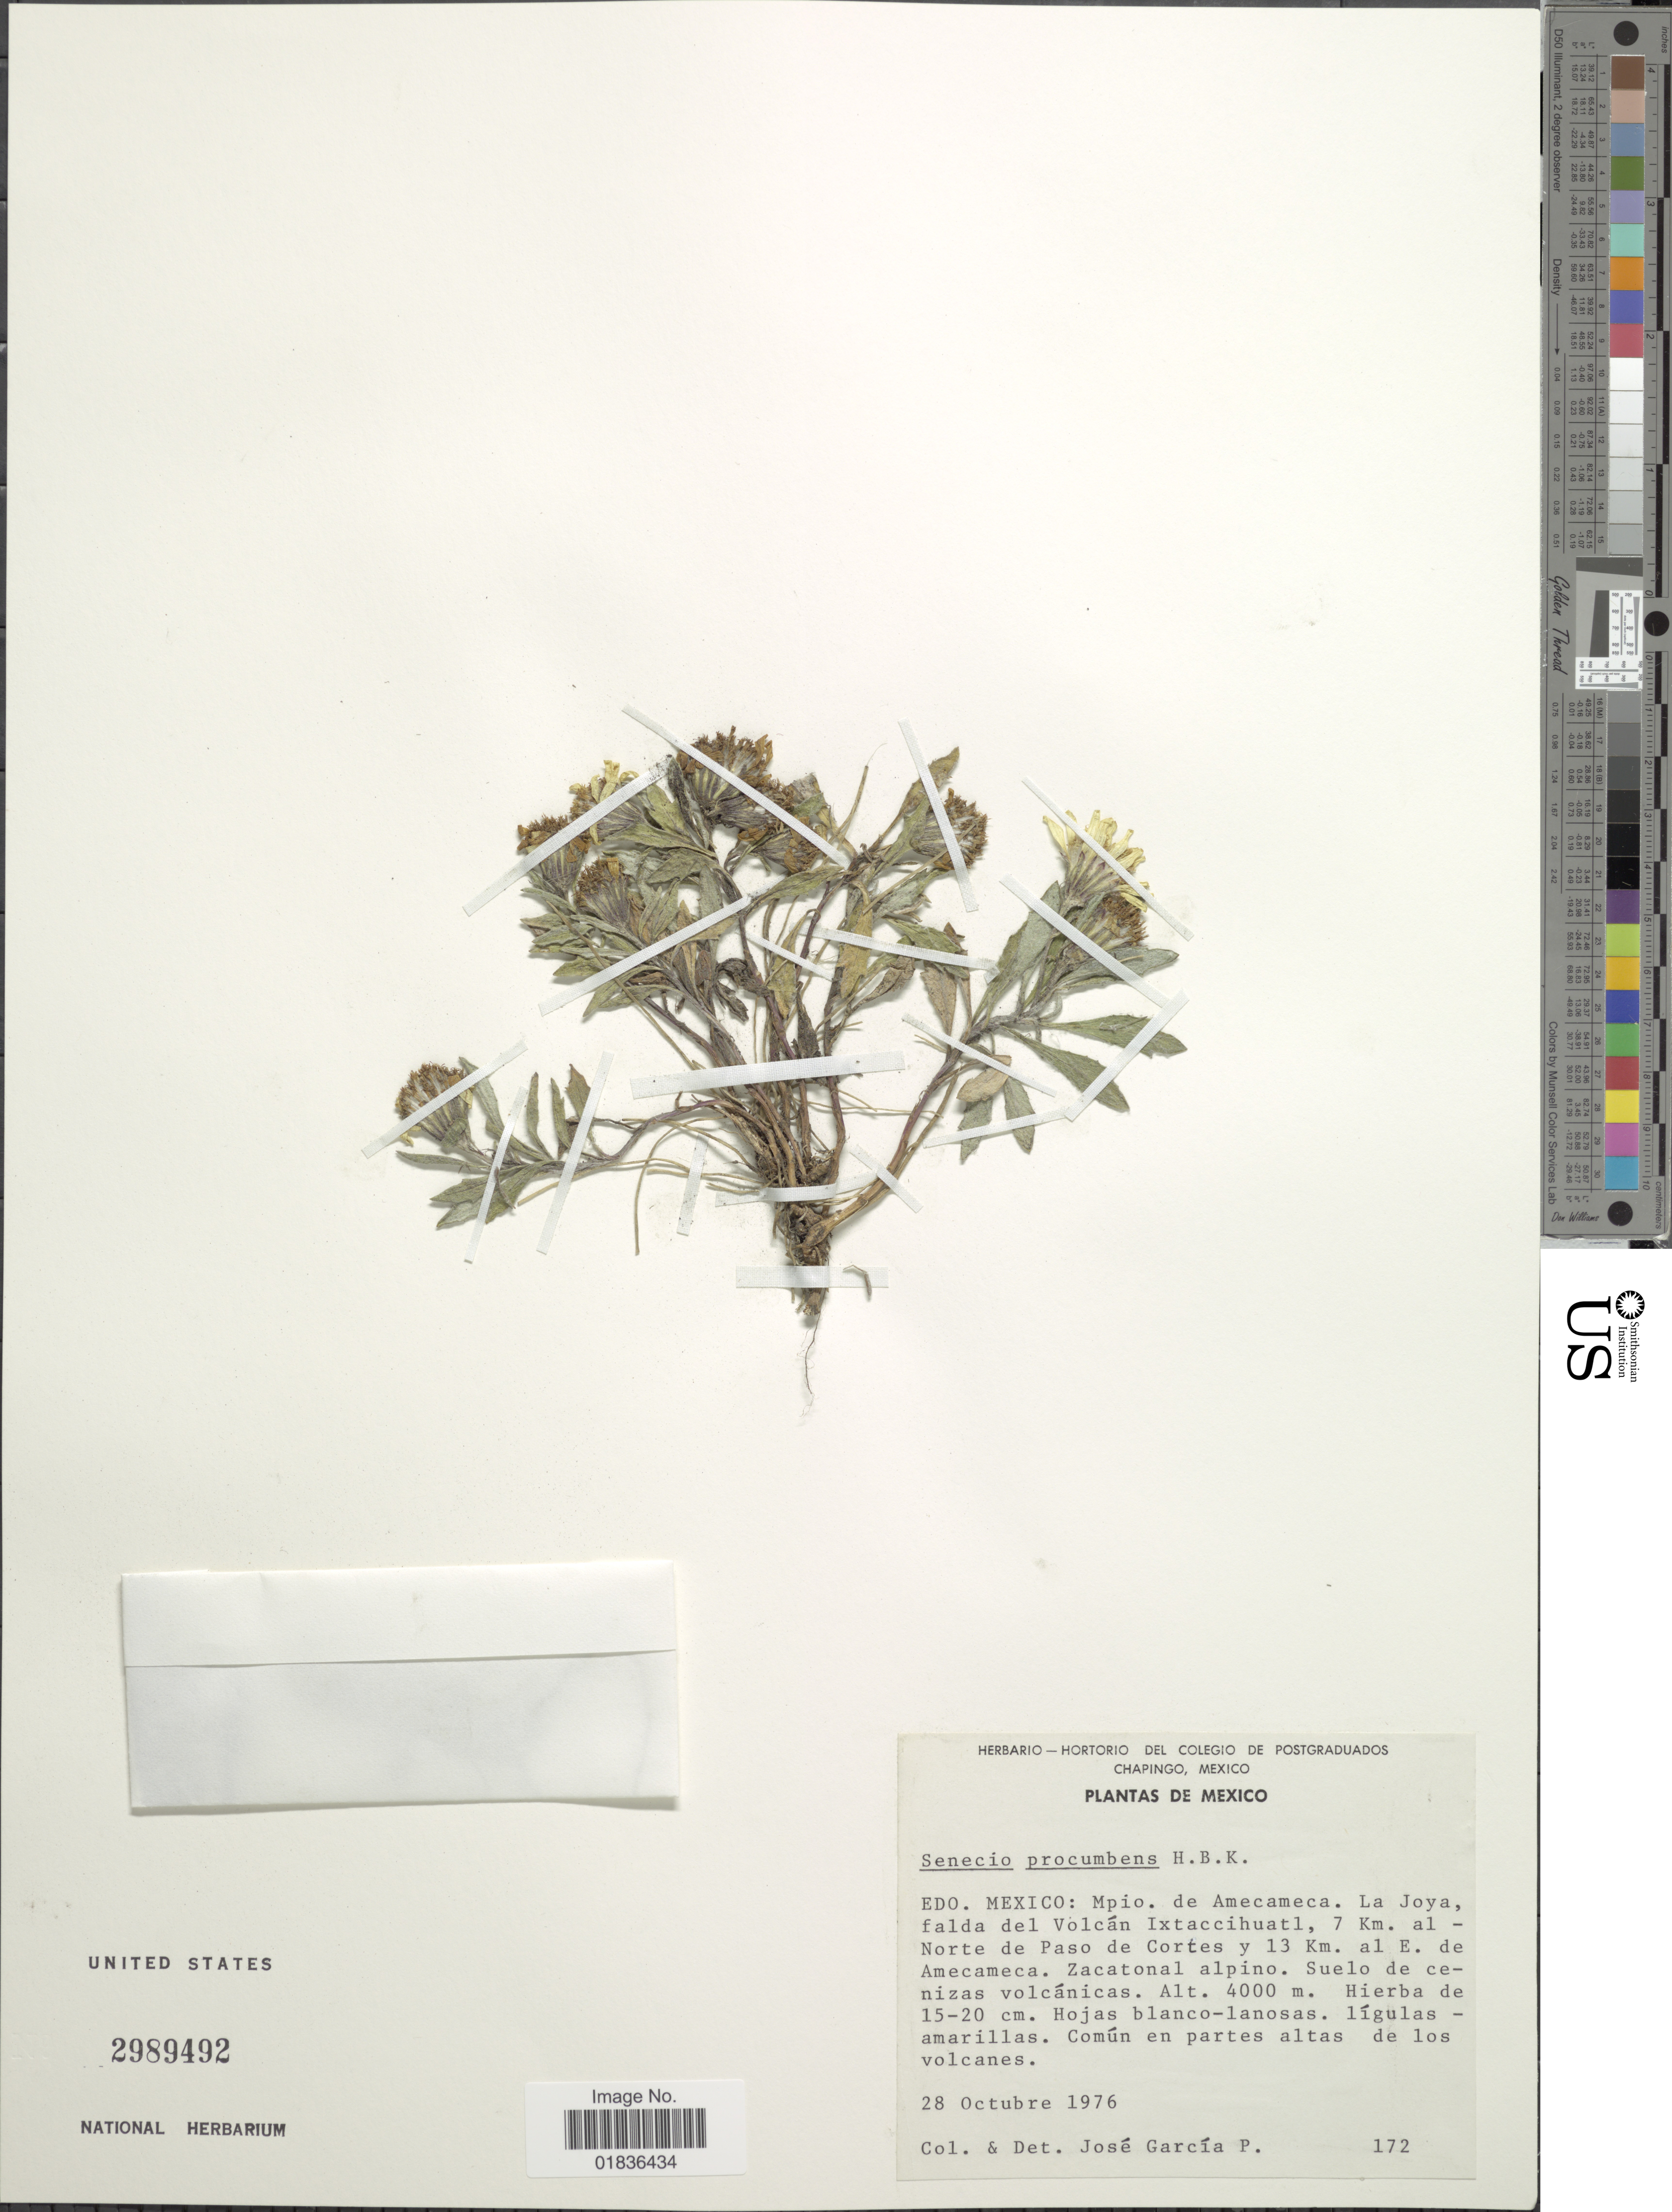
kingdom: Plantae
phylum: Tracheophyta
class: Magnoliopsida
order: Asterales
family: Asteraceae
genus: Senecio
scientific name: Senecio procumbens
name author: Kunth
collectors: J. García-P.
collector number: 172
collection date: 1976-10-28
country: Mexico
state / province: México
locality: Mpio. de Amecameca, La Joya, falda del Volcan Ixtaccihuatl, 7 Km. al Norte de Paso de Cortes y 13 Km. al E. de Amecameca.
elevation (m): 4000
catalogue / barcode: US 2989492